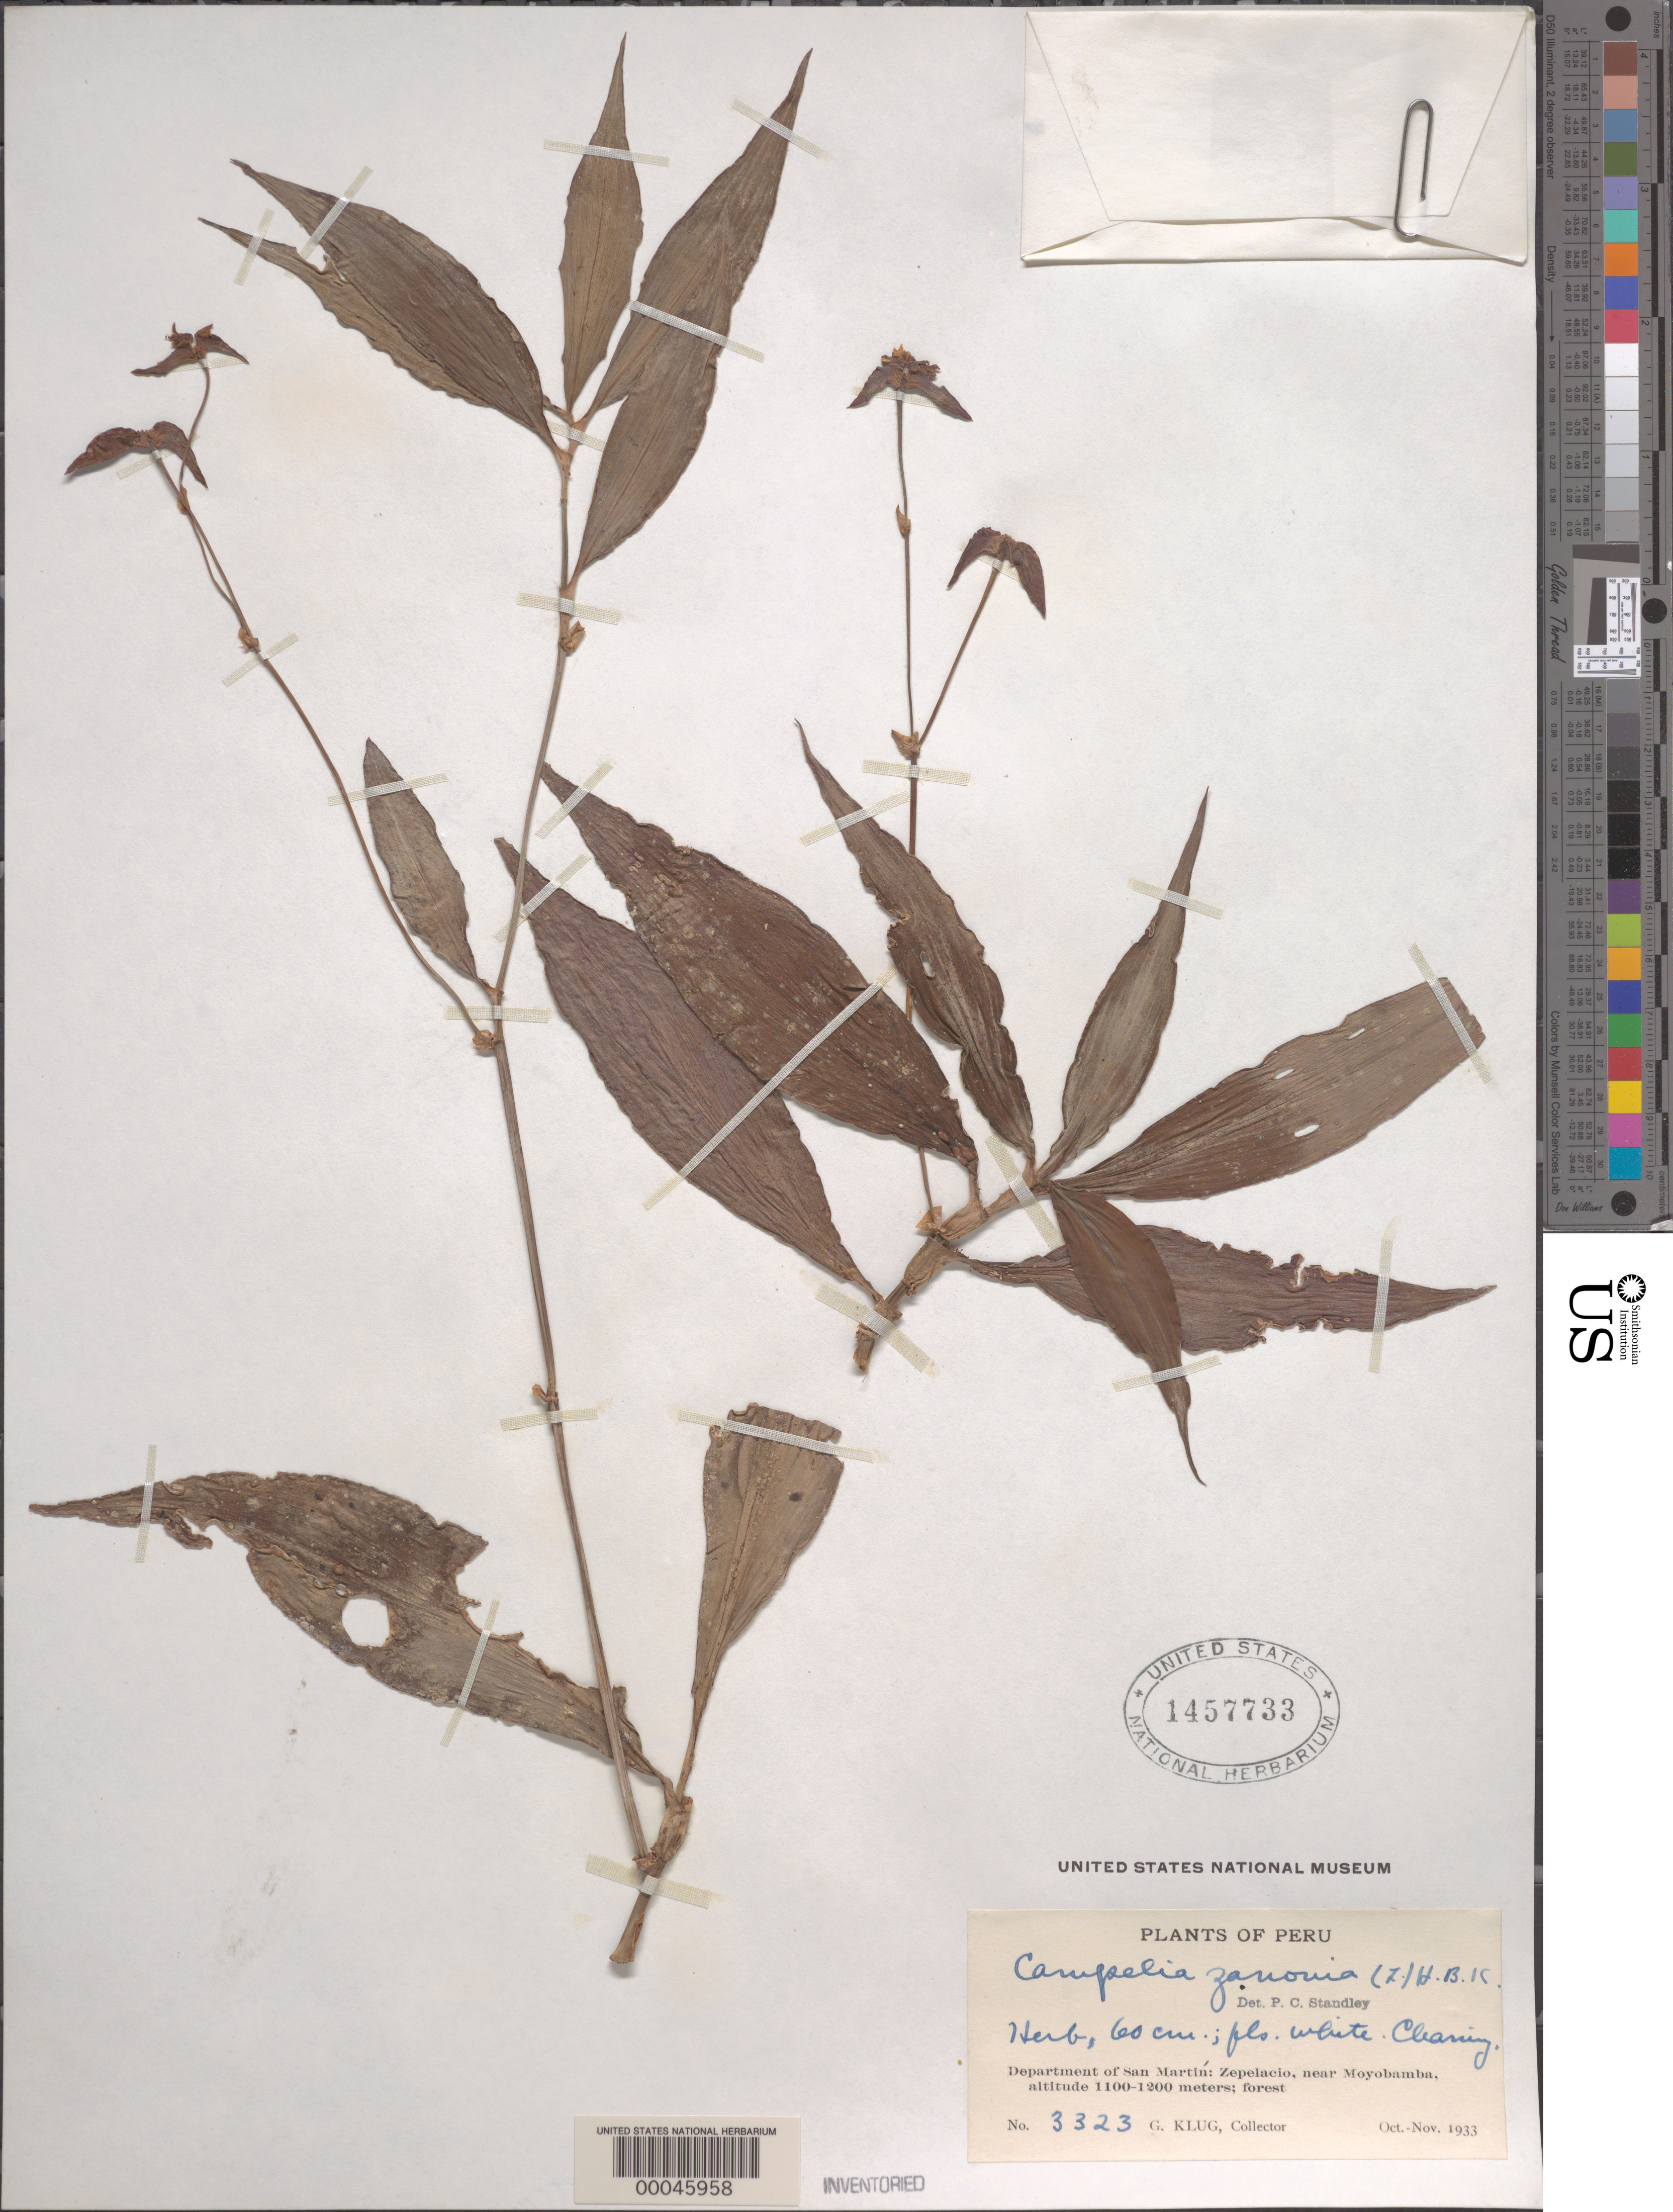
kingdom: Plantae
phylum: Tracheophyta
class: Liliopsida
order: Commelinales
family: Commelinaceae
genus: Tradescantia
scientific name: Tradescantia zanonia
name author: (L.) Sw.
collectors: G. Klug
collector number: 3323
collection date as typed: Oct 1933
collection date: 1933-10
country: Peru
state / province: San Martín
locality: Zepelacio, near moyobamba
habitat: Clearing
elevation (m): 1100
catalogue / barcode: US 1457733